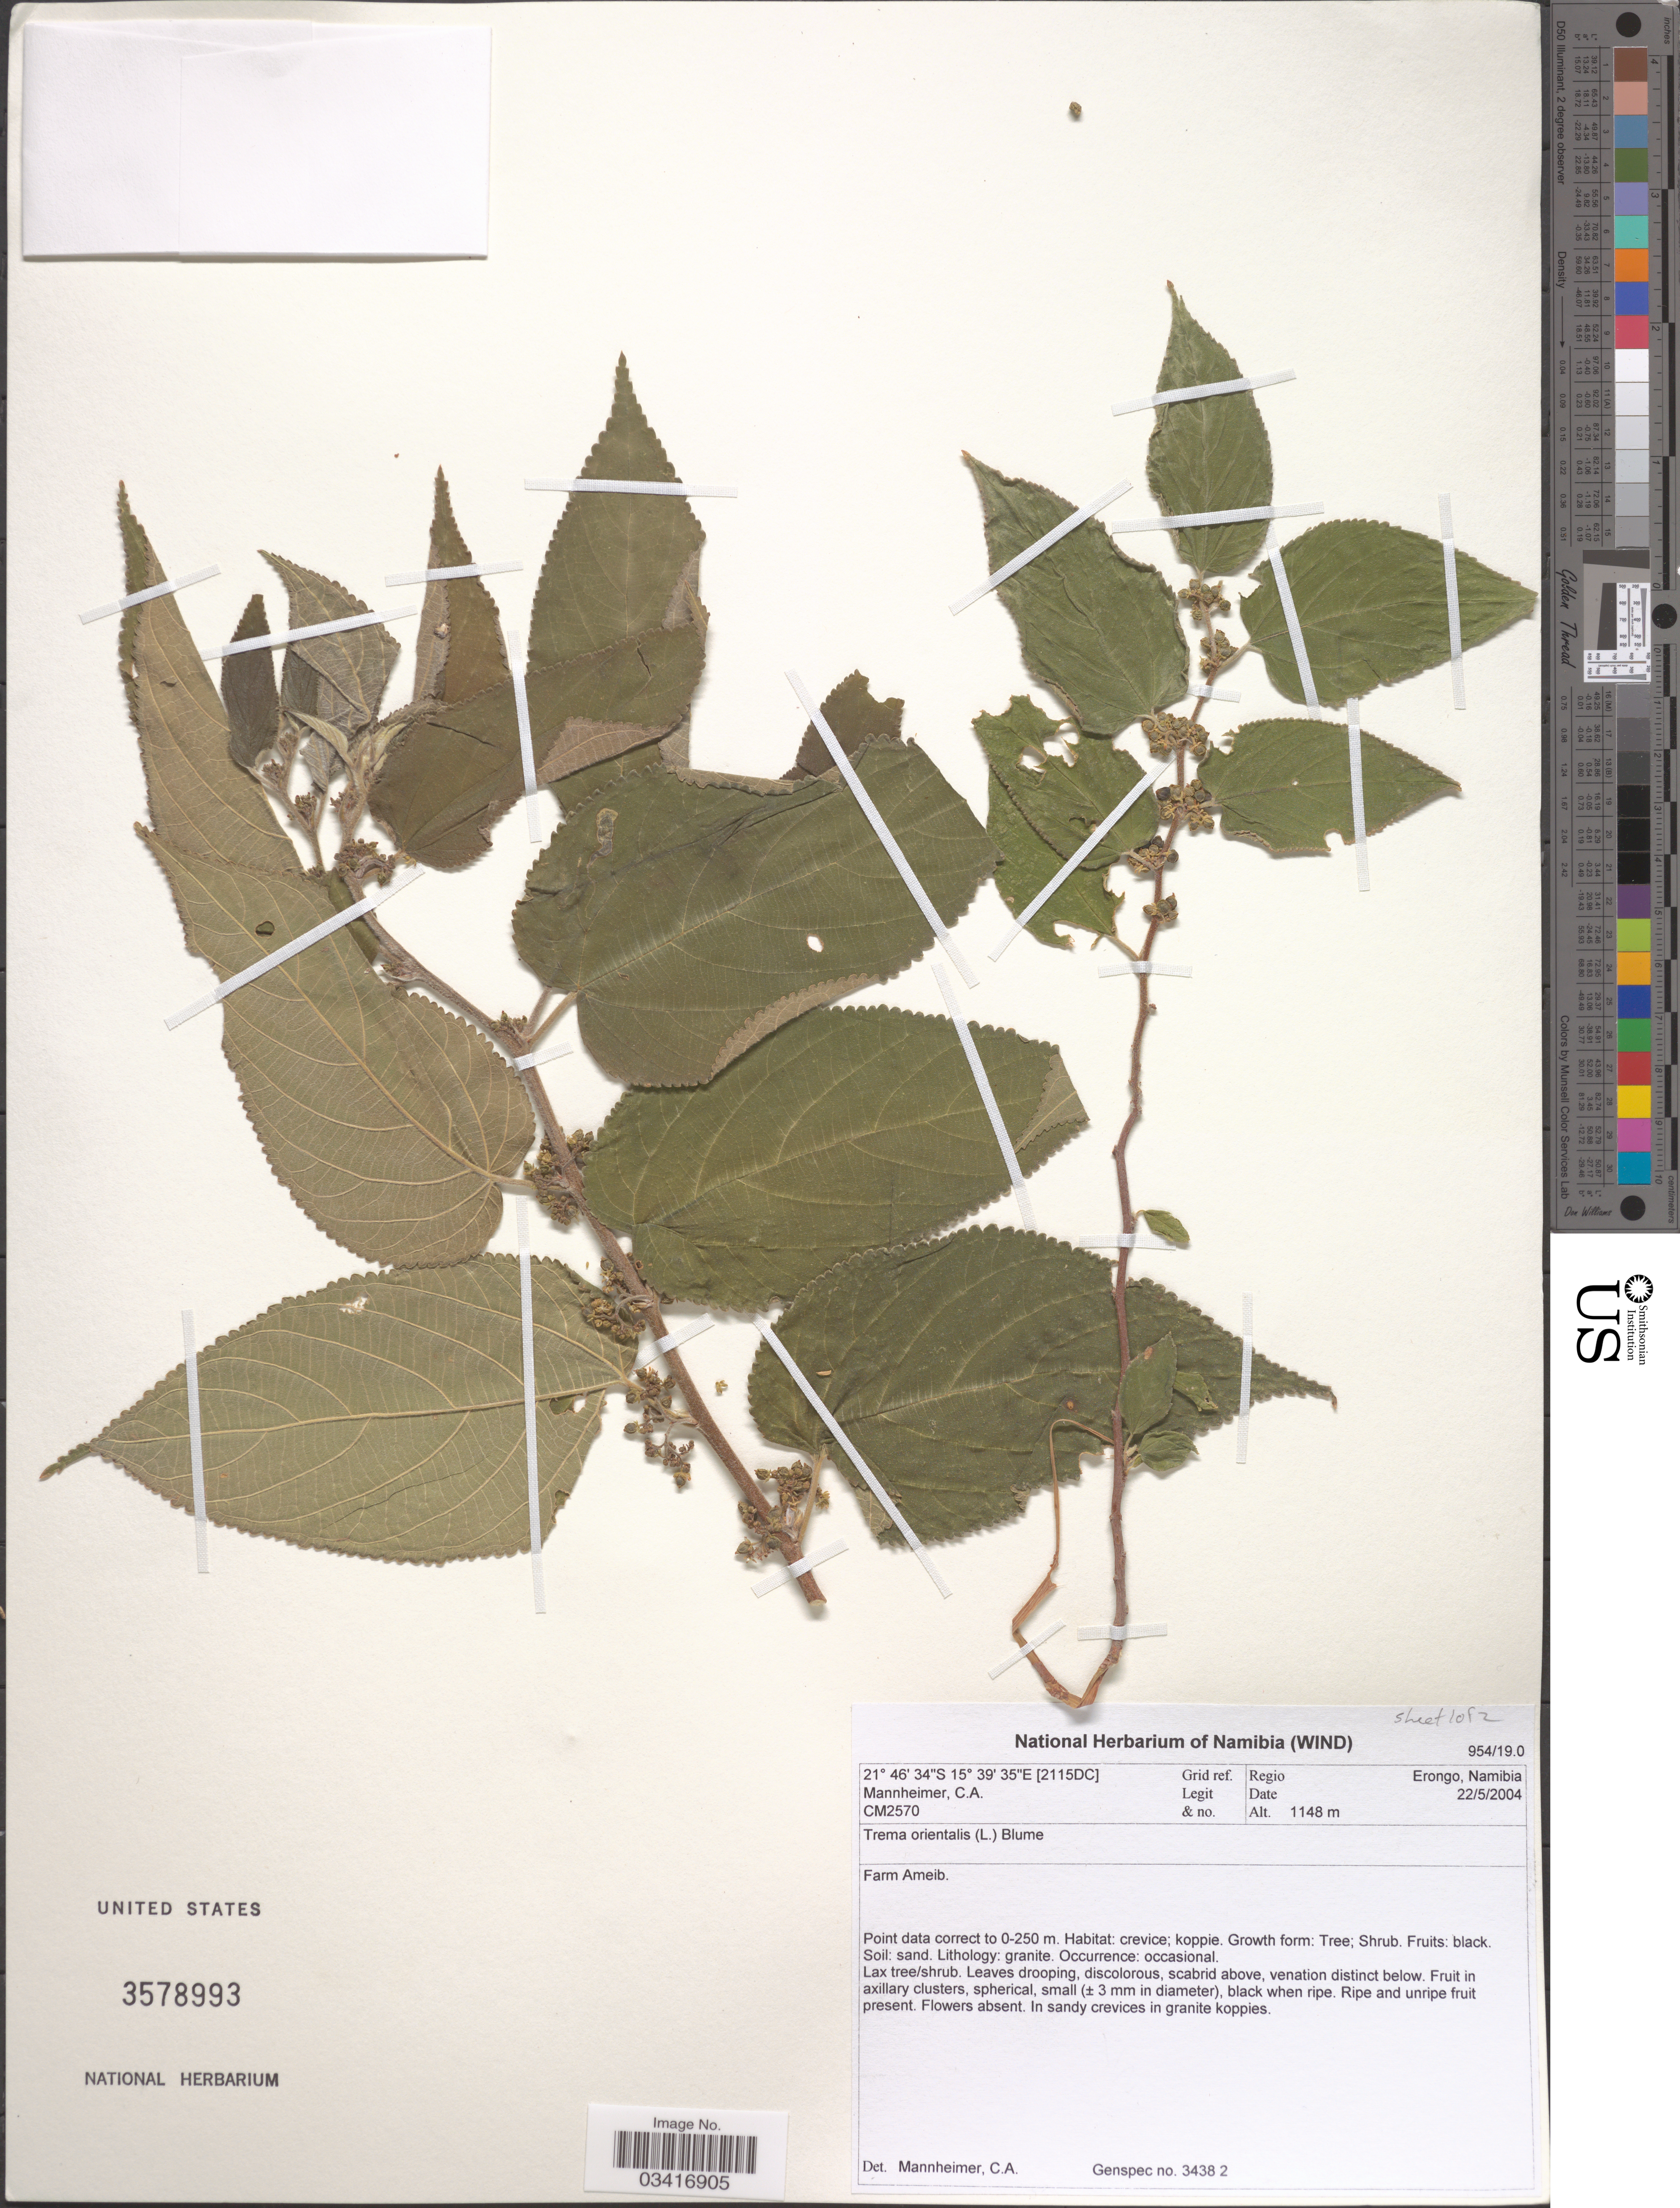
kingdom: Plantae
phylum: Tracheophyta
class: Magnoliopsida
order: Rosales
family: Cannabaceae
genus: Trema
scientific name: Trema orientale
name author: (L.) Blume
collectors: C. A. Mannheimer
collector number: CM2570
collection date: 2004-05-22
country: Namibia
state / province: Erongo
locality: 2115DC Grid ref. Farm Ameib.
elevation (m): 1148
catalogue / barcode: US 3578993